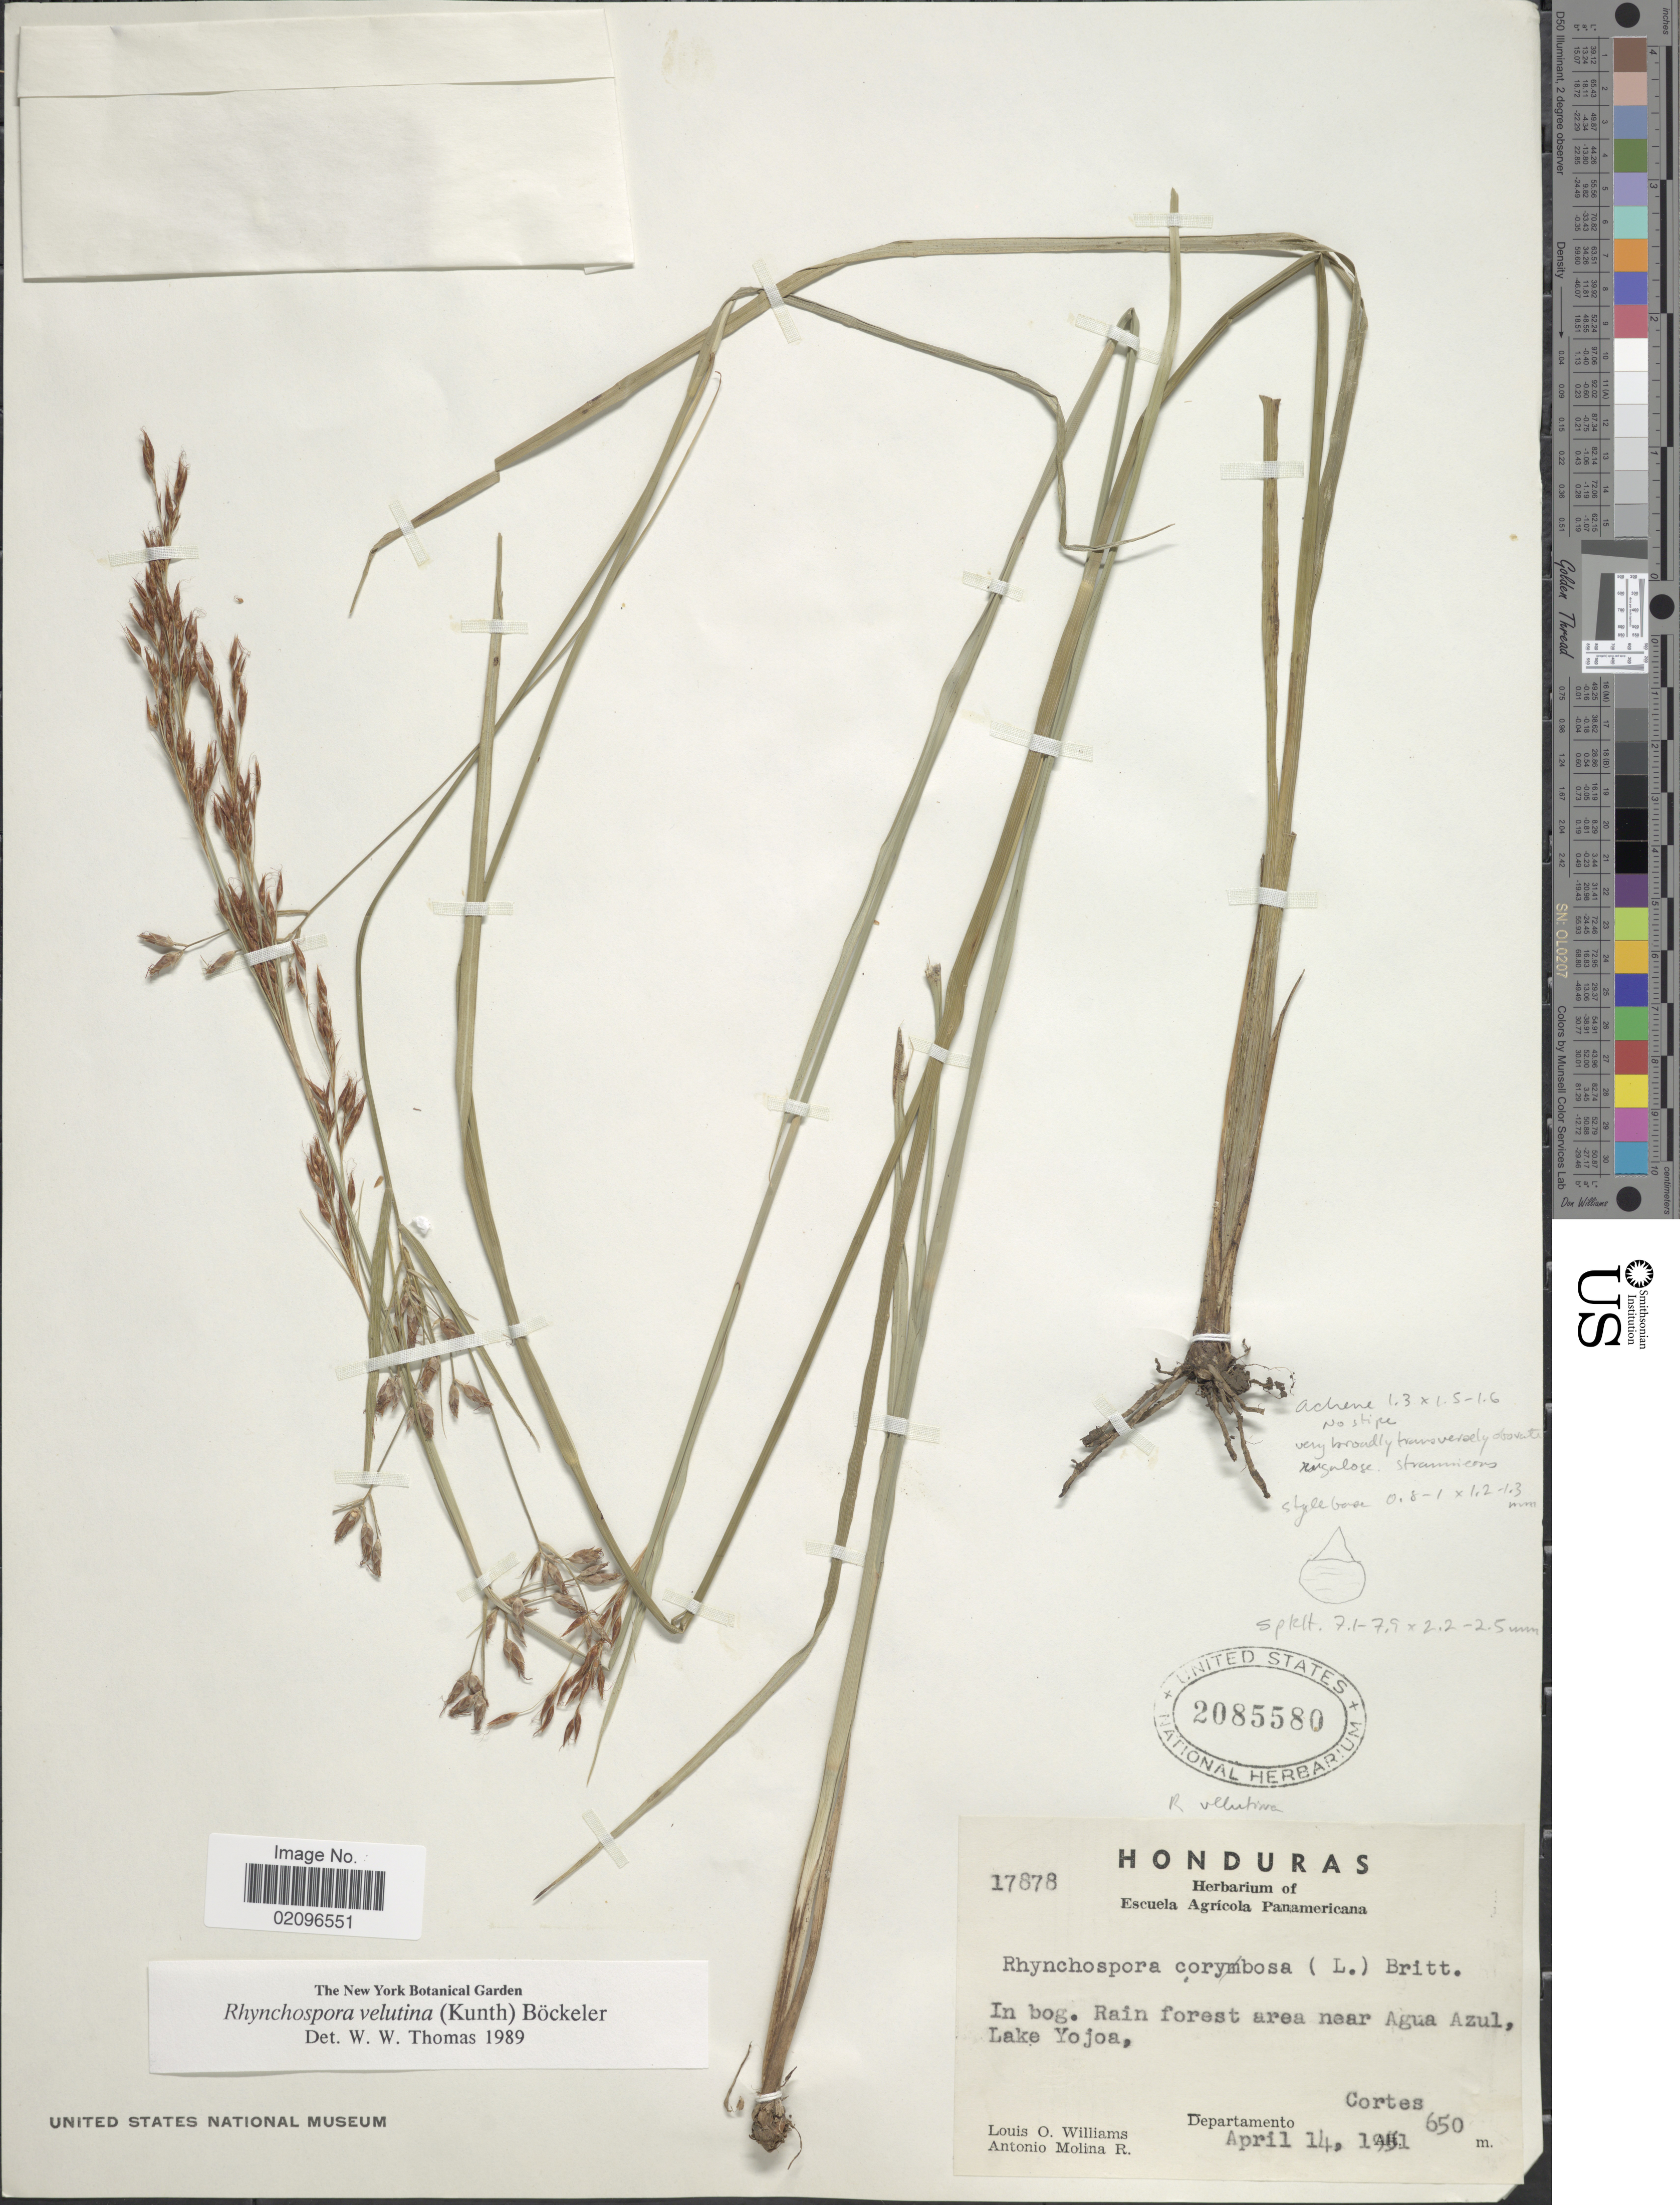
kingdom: Plantae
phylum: Tracheophyta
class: Liliopsida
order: Poales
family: Cyperaceae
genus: Rhynchospora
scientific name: Rhynchospora velutina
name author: (Kunth) Boeckeler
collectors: L. O. Williams & A. Molina R.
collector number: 17878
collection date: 1951-04-14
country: Honduras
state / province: Cortés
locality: Honduras rain forest area near Agua Azul, Lake Yojoa. Departamento Cortes.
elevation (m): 650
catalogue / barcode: US 2085580